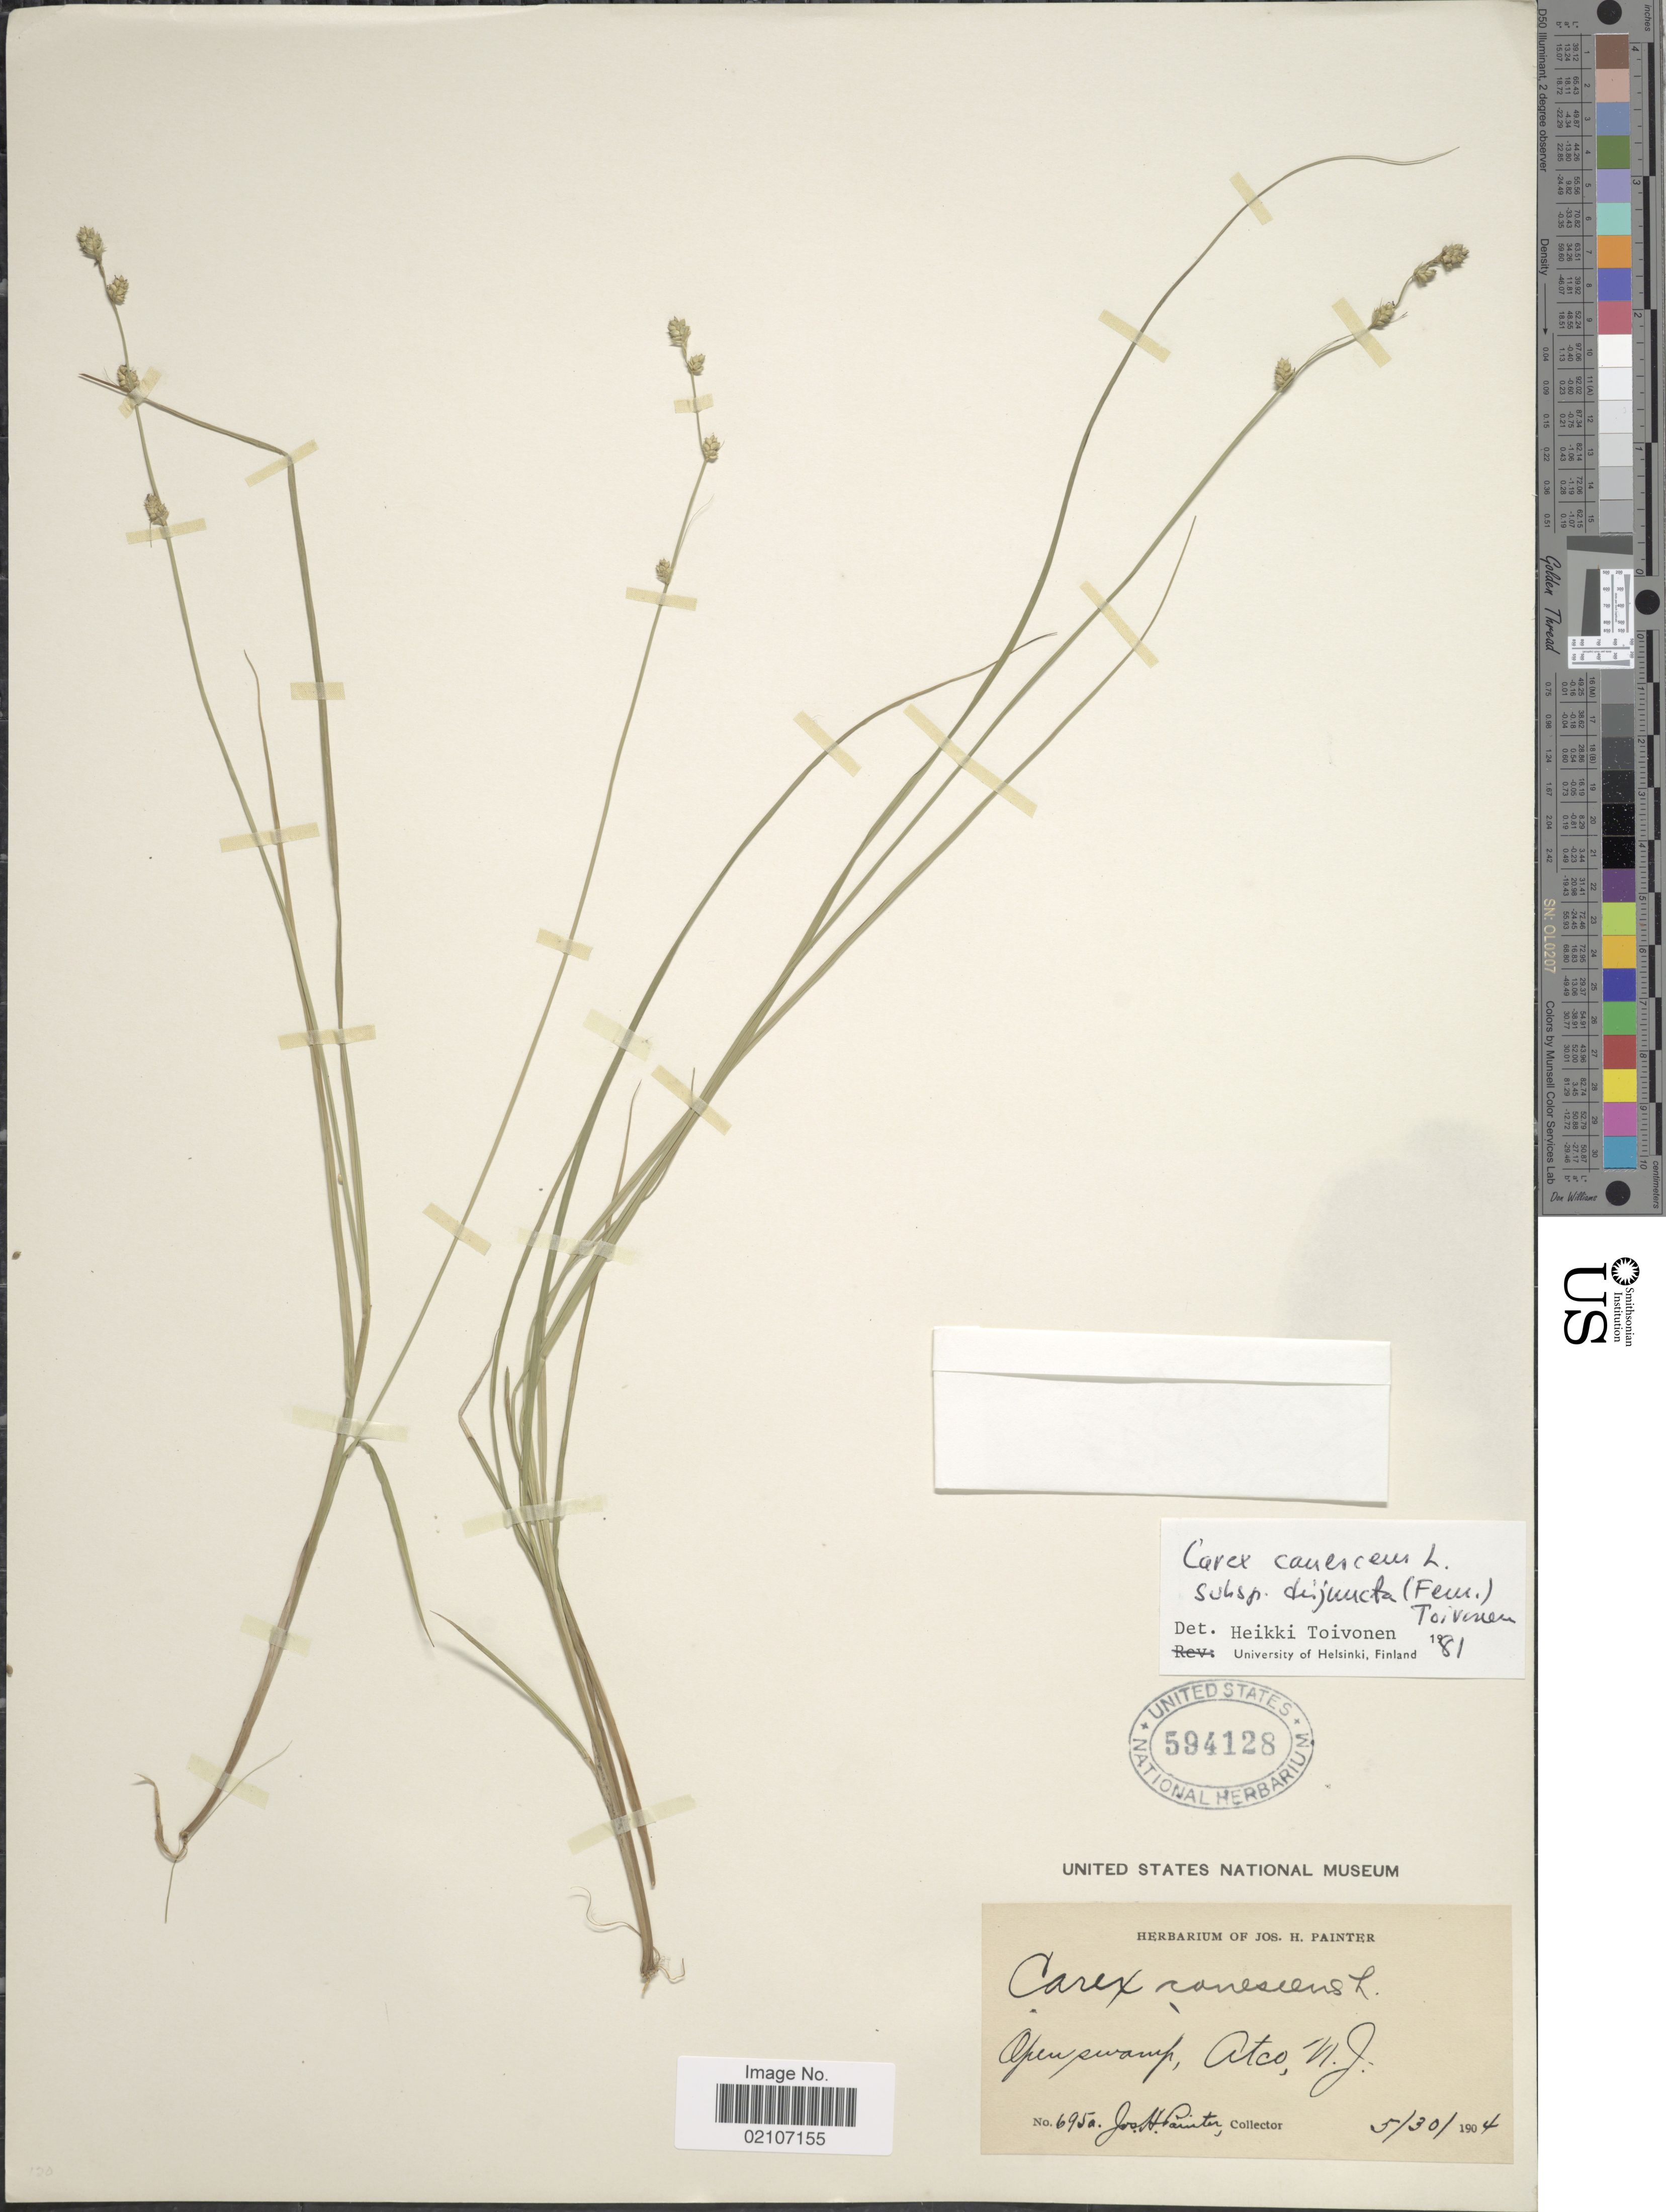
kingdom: Plantae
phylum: Tracheophyta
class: Liliopsida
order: Poales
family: Cyperaceae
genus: Carex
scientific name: Carex canescens var. disjuncta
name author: Fernald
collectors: J. H. Painter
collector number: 695a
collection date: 1904-05-30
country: United States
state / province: New Jersey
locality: Atco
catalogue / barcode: US 594128